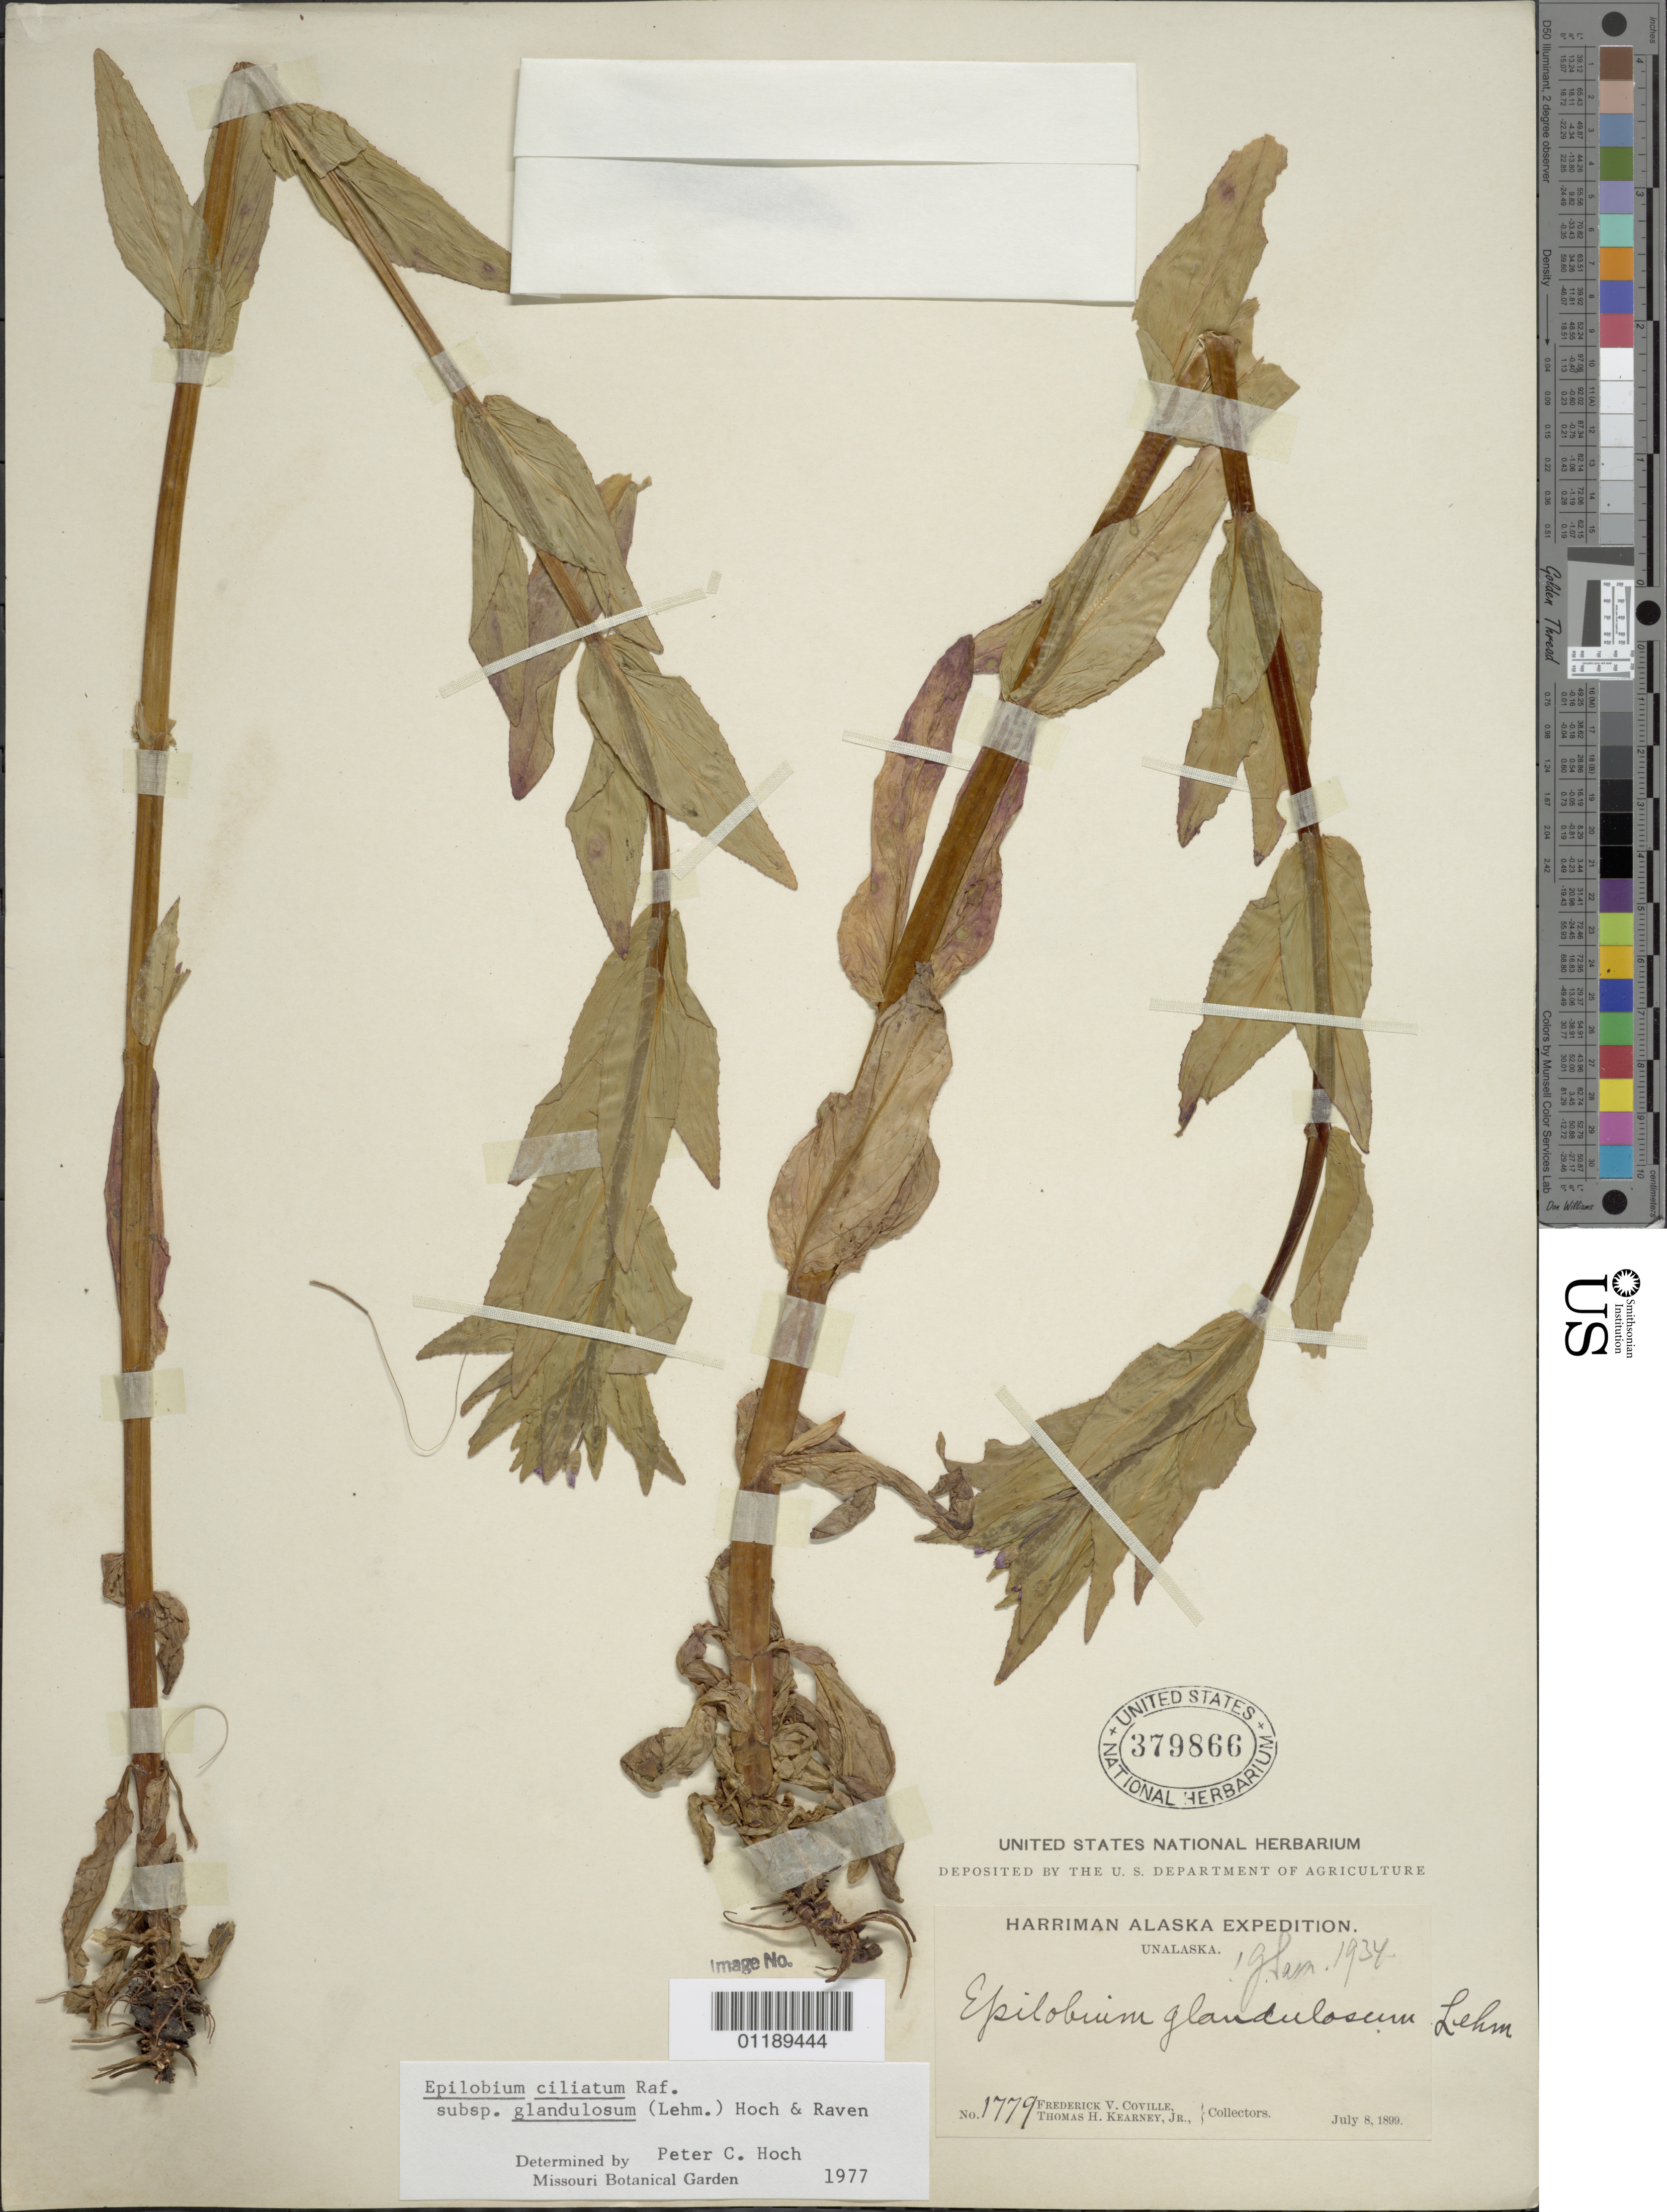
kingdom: Plantae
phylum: Tracheophyta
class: Magnoliopsida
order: Myrtales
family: Onagraceae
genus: Epilobium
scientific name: Epilobium ciliatum subsp. glandulosum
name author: (Lehm.) Hoch & P.H. Raven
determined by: Hoch, P. C.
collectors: F. V. Coville & T. H. Kearney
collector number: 1779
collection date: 1899-07-08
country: United States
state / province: Alaska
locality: Unalaska.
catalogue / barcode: US 379866